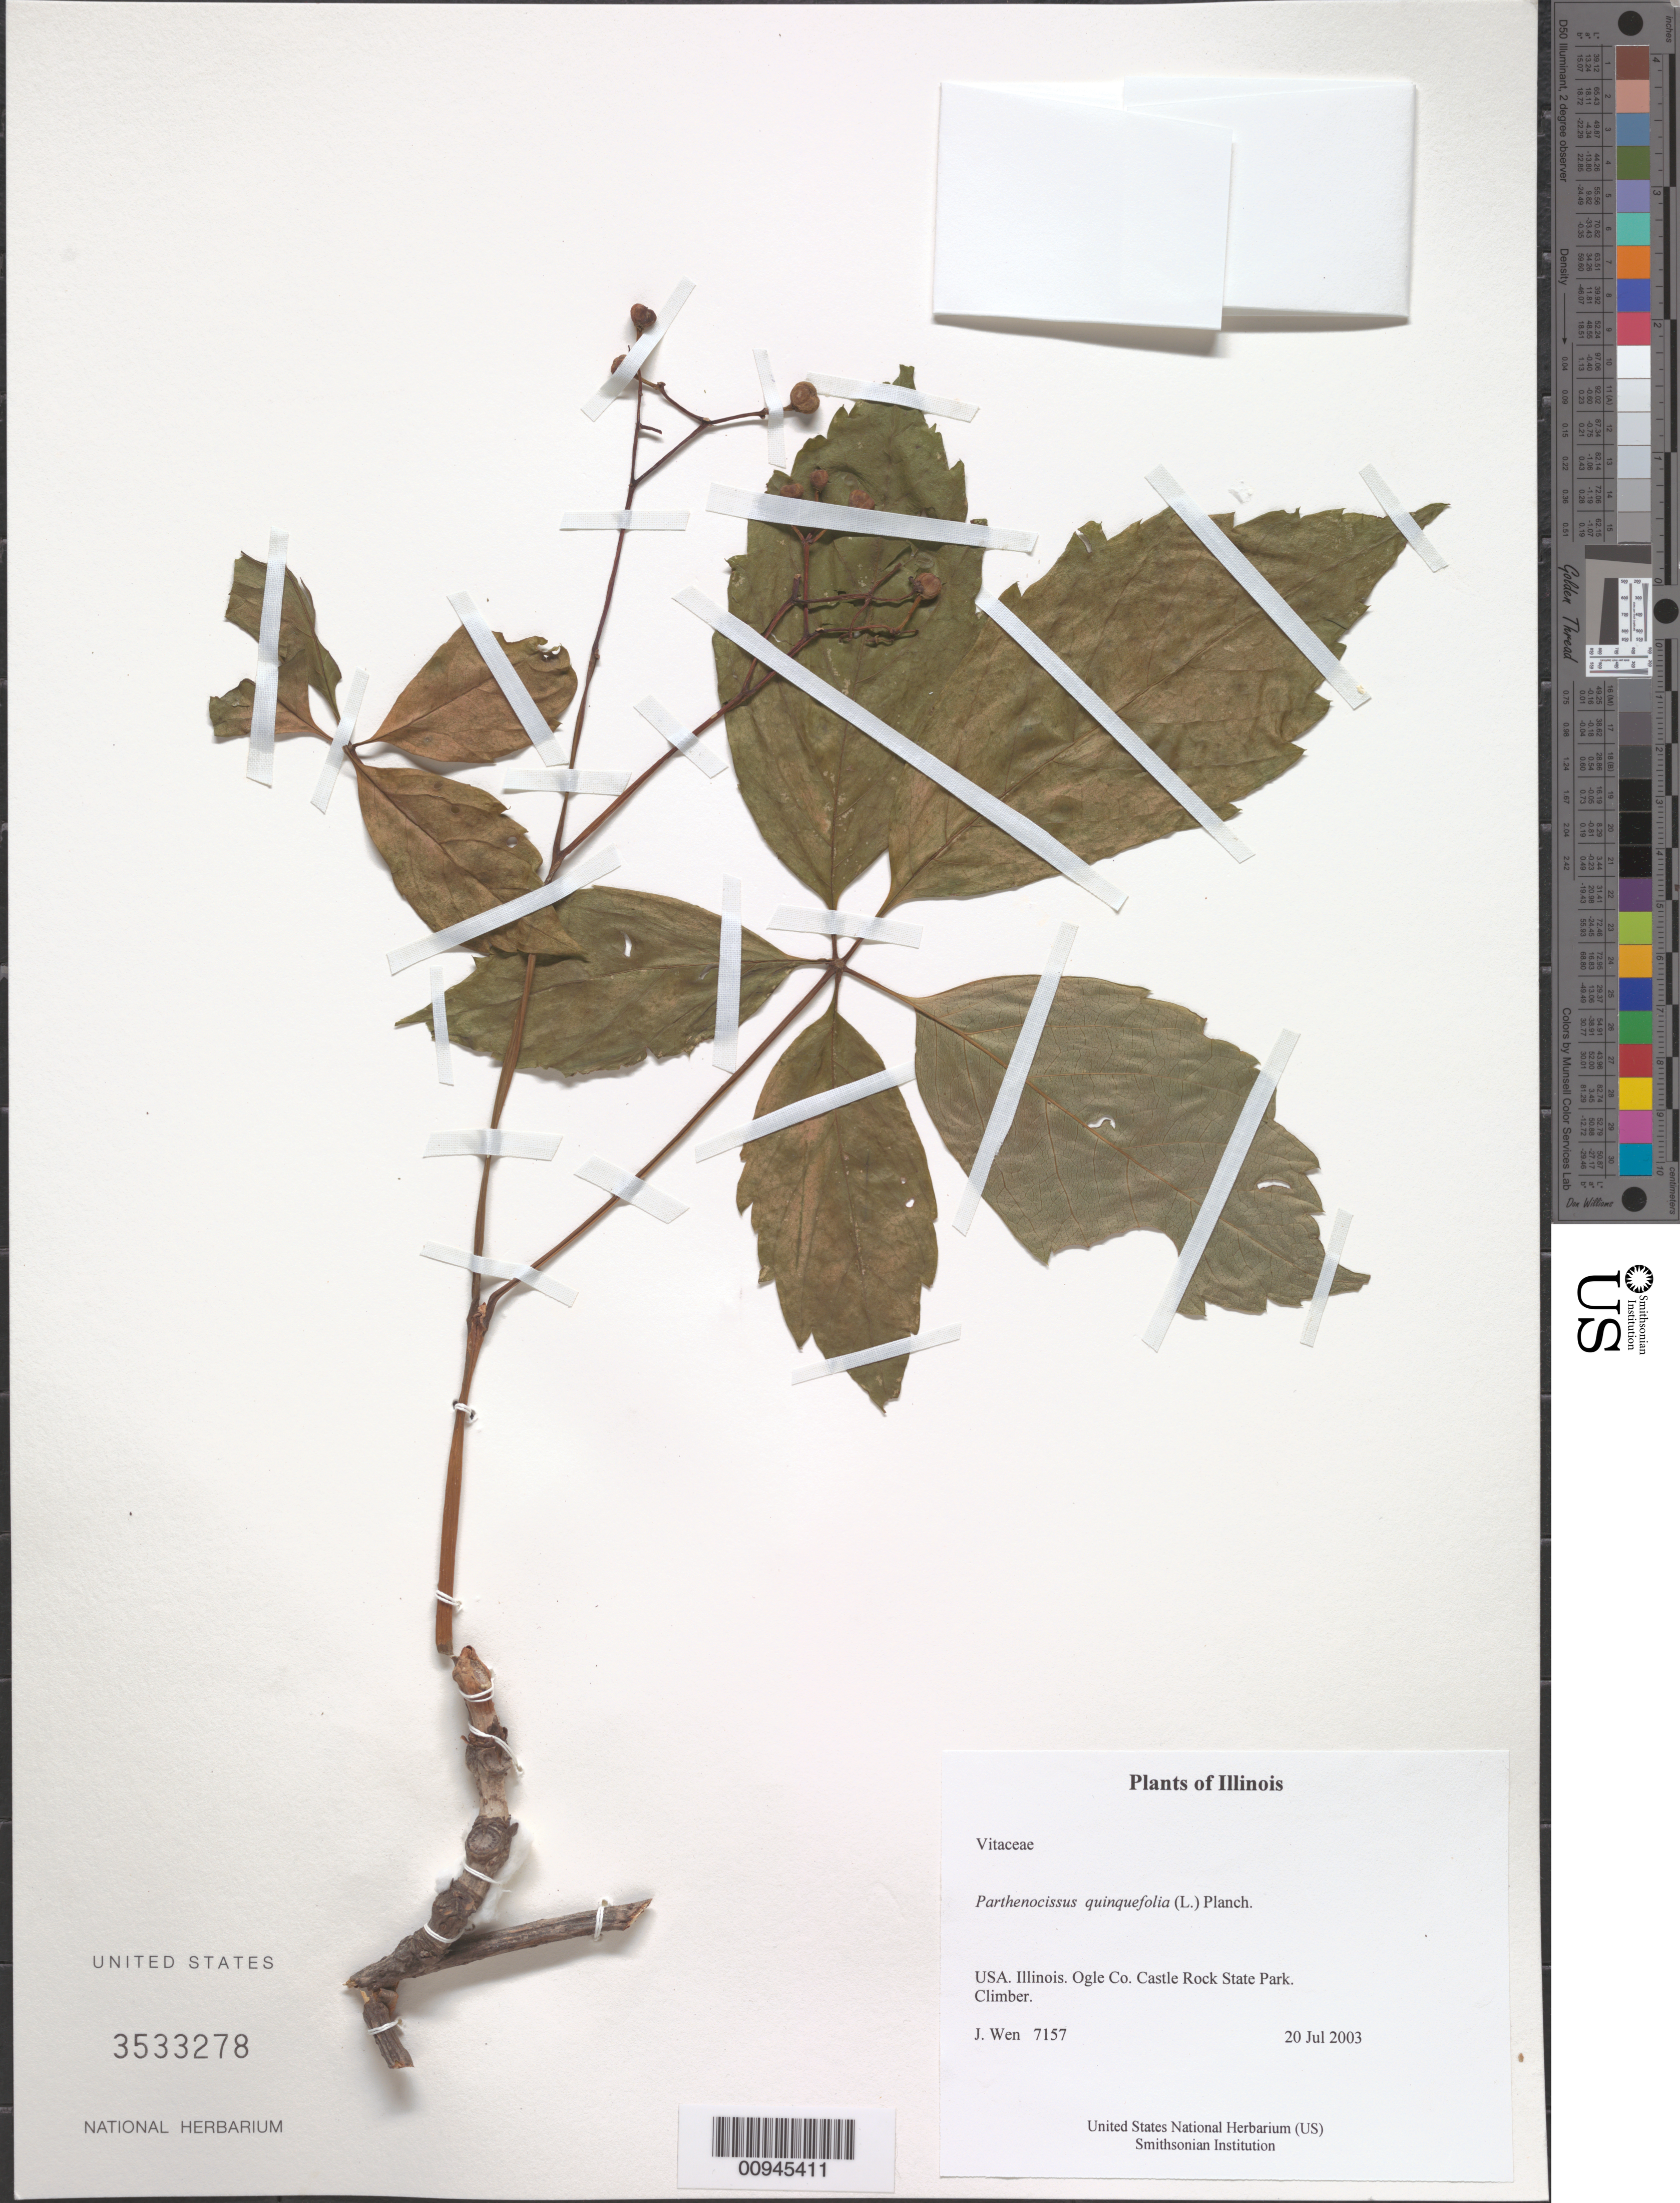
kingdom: Plantae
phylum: Tracheophyta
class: Magnoliopsida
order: Vitales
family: Vitaceae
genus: Parthenocissus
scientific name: Parthenocissus quinquefolia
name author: (L.) Planch.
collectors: J. Wen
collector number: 7157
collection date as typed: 20 Jul 2003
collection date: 2003-07-20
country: United States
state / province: Illinois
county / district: Ogle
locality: Castle Rock State Park.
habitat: Climber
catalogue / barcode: US 3533278